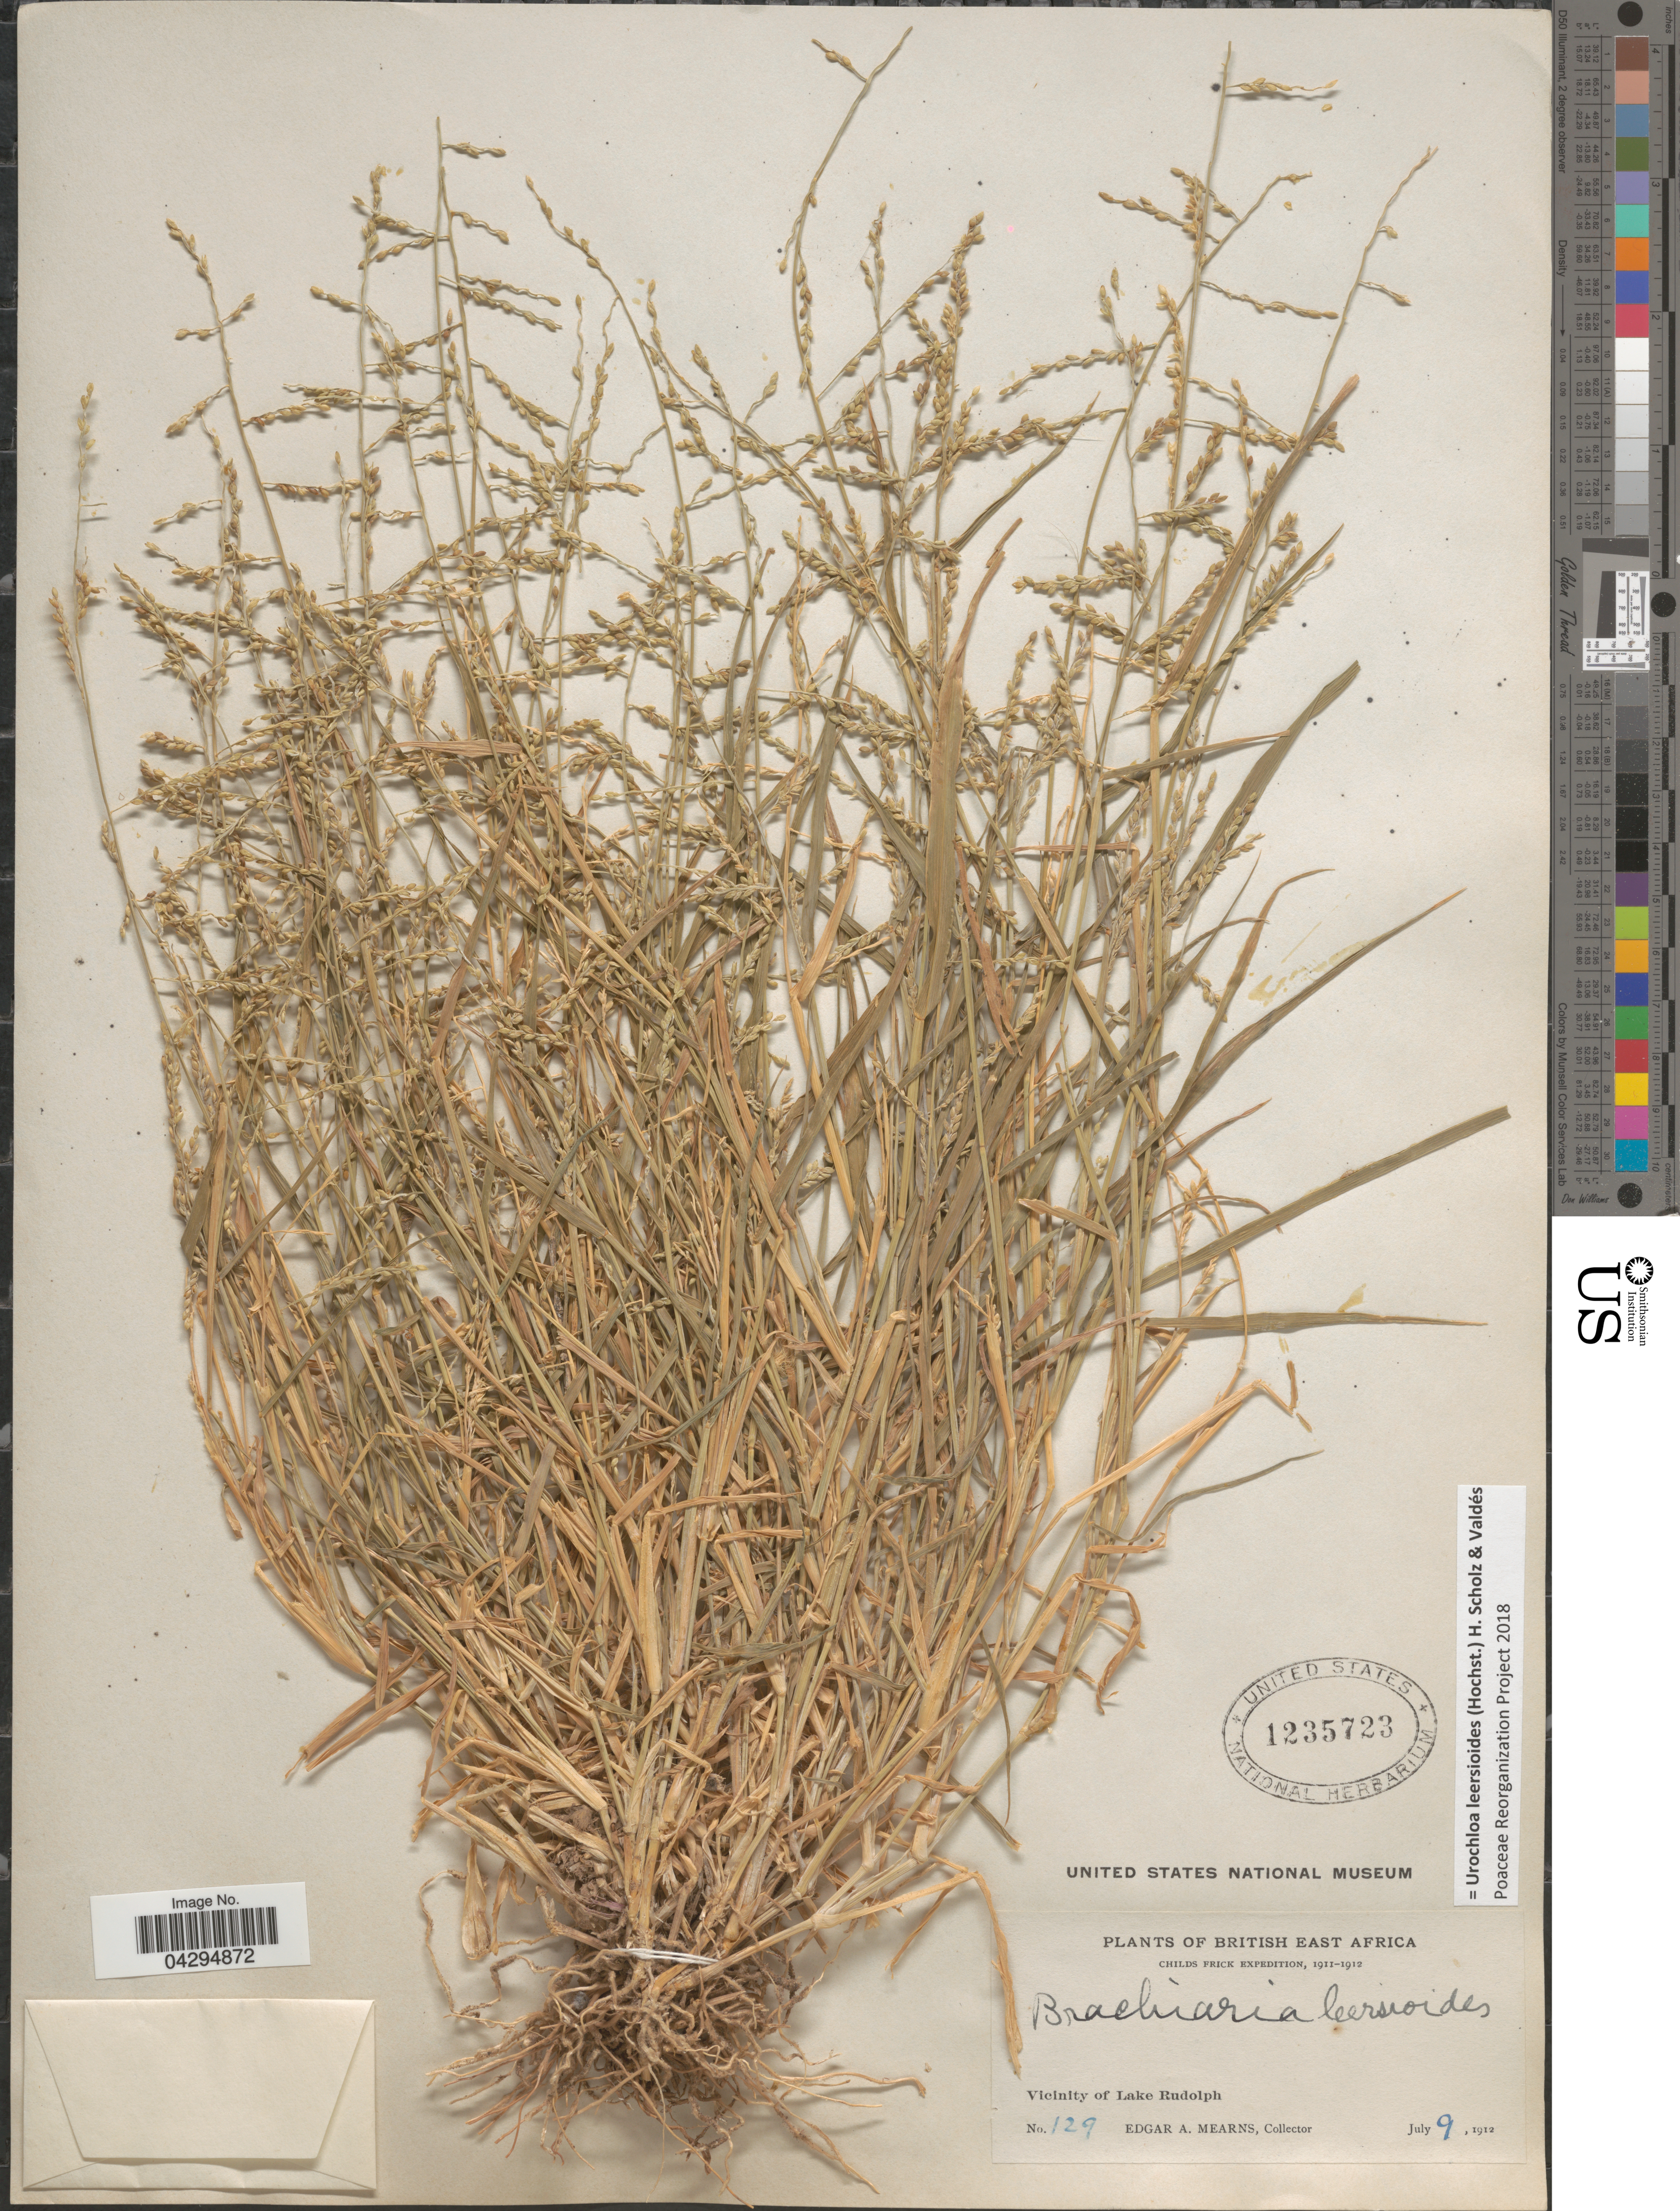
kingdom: Plantae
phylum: Tracheophyta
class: Liliopsida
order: Poales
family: Poaceae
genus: Urochloa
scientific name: Urochloa leersioides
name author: (Hochst.) H. Scholz & Valdés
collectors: E. A. Mearns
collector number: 129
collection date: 1912-07-09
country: Kenya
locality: British East Africa. Childs Frick Expedition, 1911-1912. Vicinity of Lake Rudolph.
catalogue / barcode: US 1235723